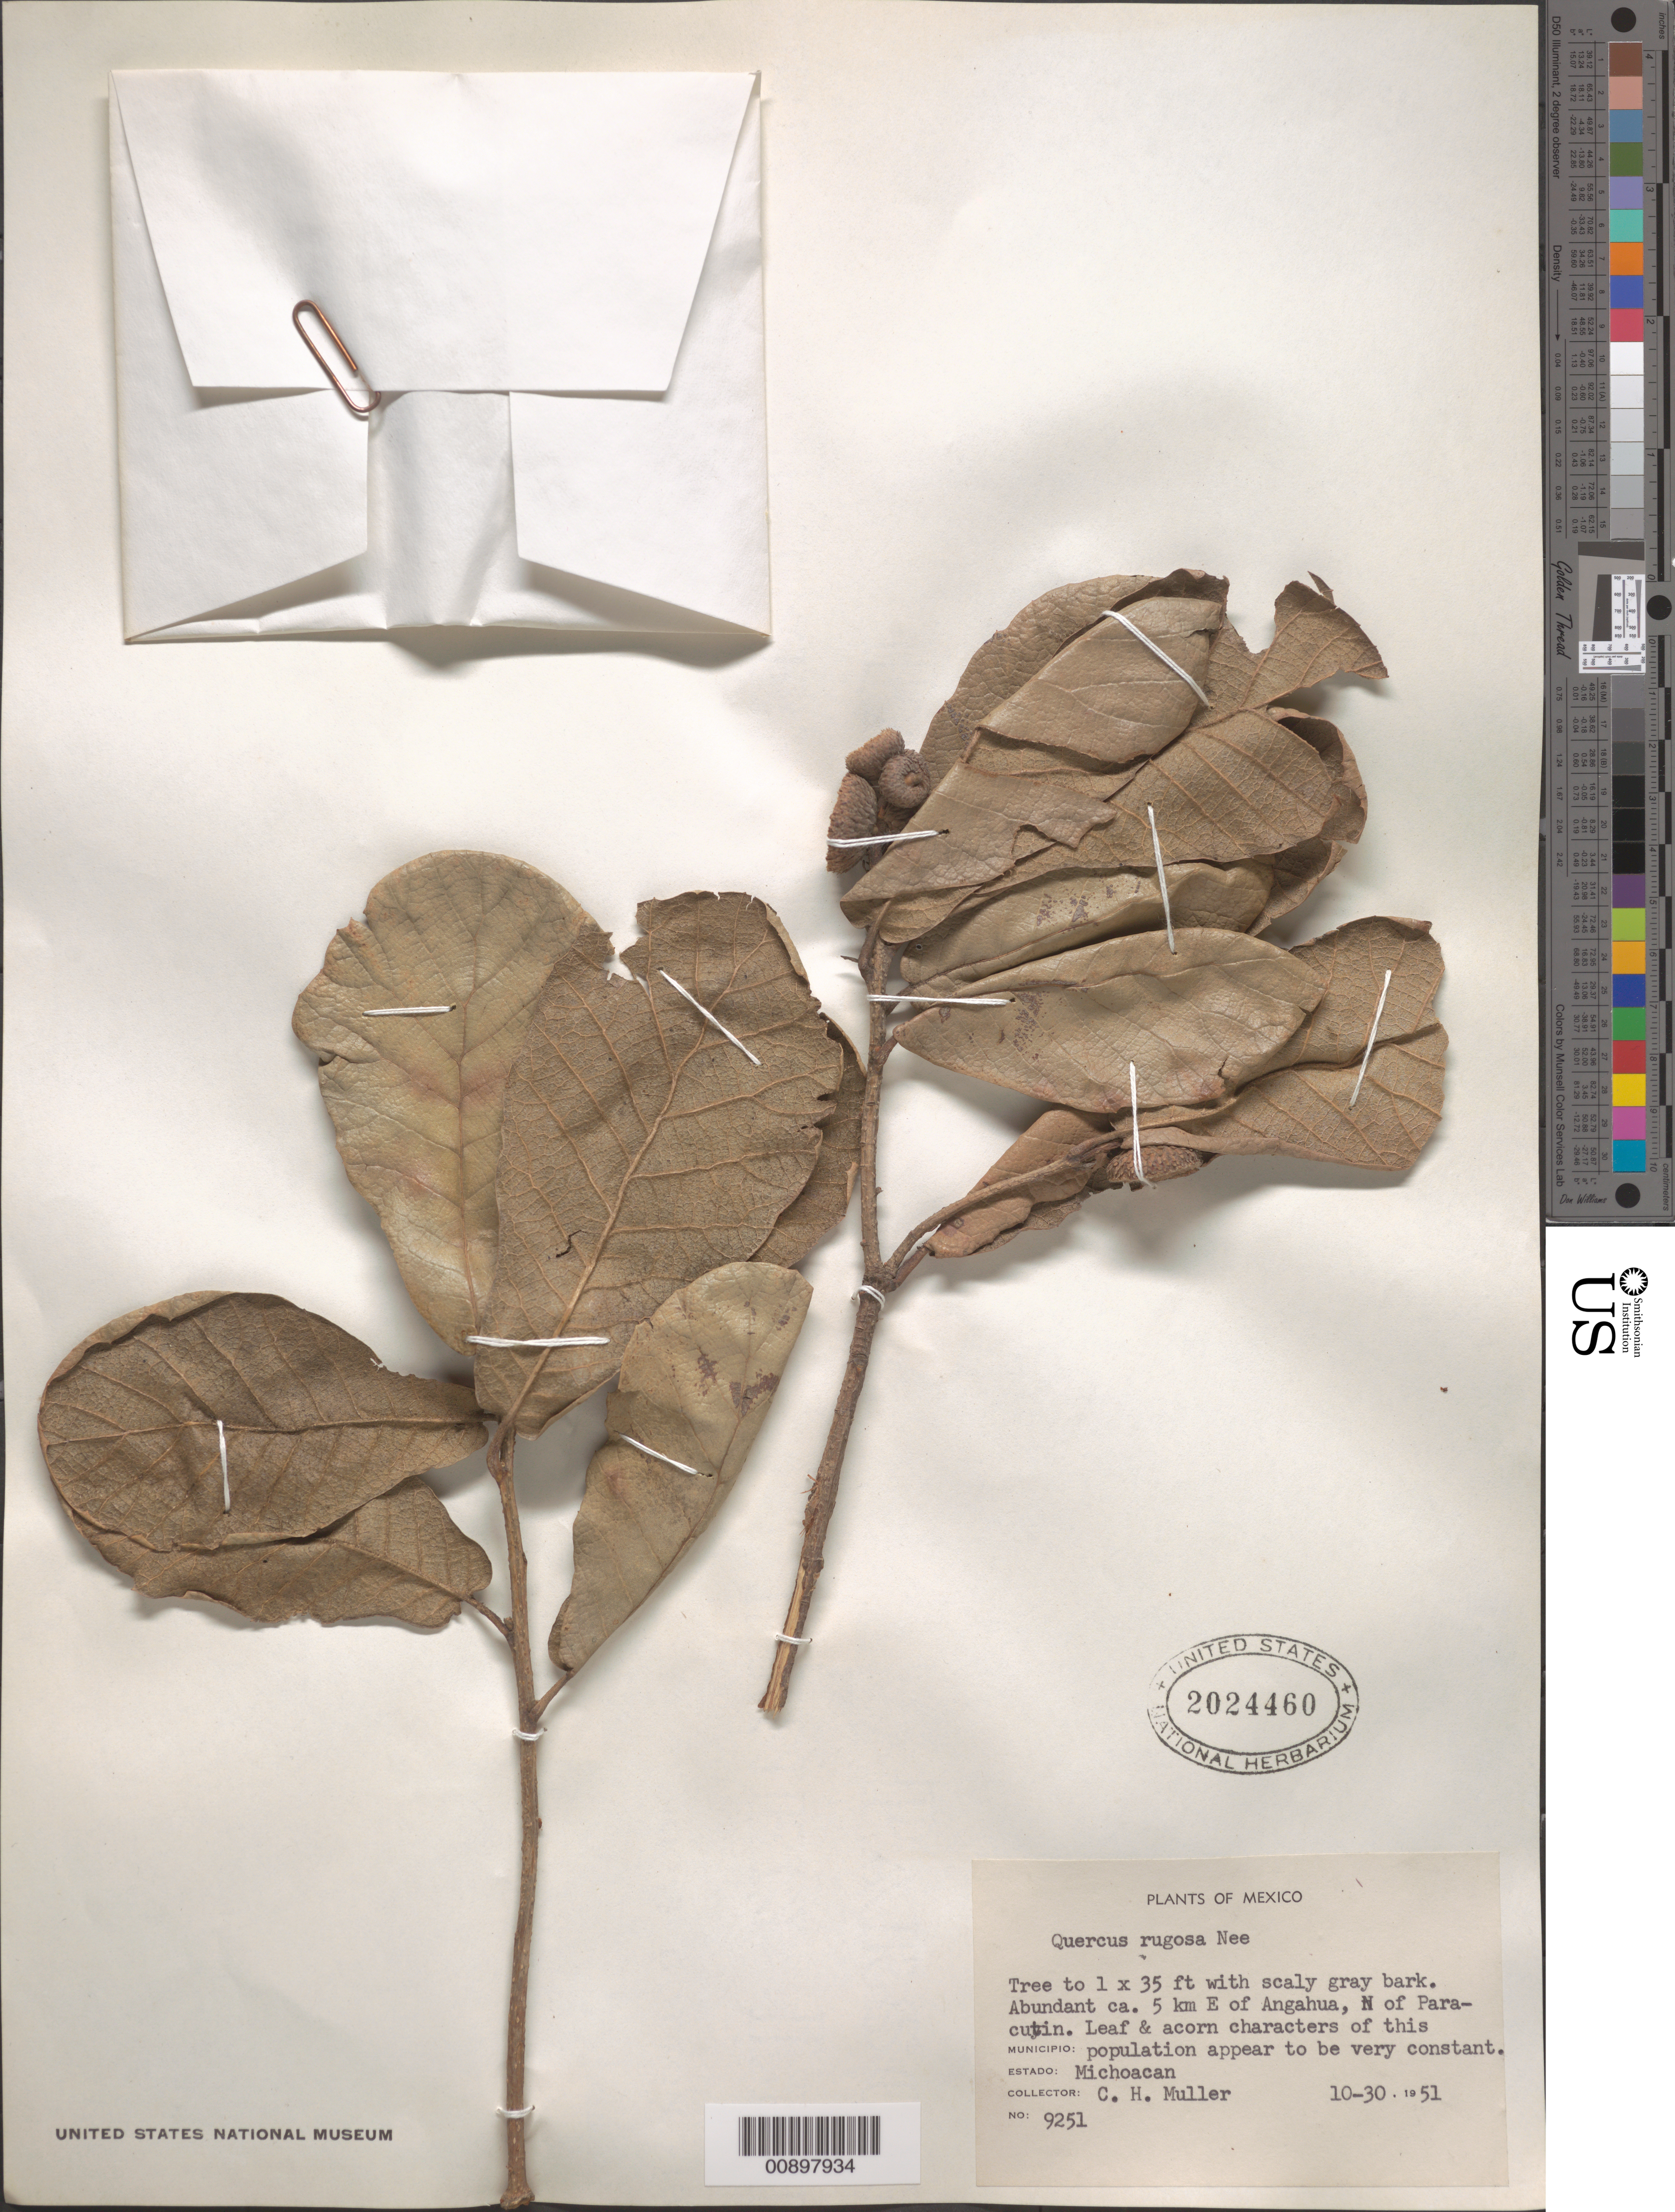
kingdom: Plantae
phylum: Tracheophyta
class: Magnoliopsida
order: Fagales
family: Fagaceae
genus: Quercus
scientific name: Quercus rugosa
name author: Née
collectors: C. H. Muller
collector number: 9251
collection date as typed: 30 Oct 1951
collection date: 1951-10-30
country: Mexico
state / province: Michoacán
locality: Ca. 5 km E of Angahua, N of Paracutin.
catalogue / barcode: US 2024460